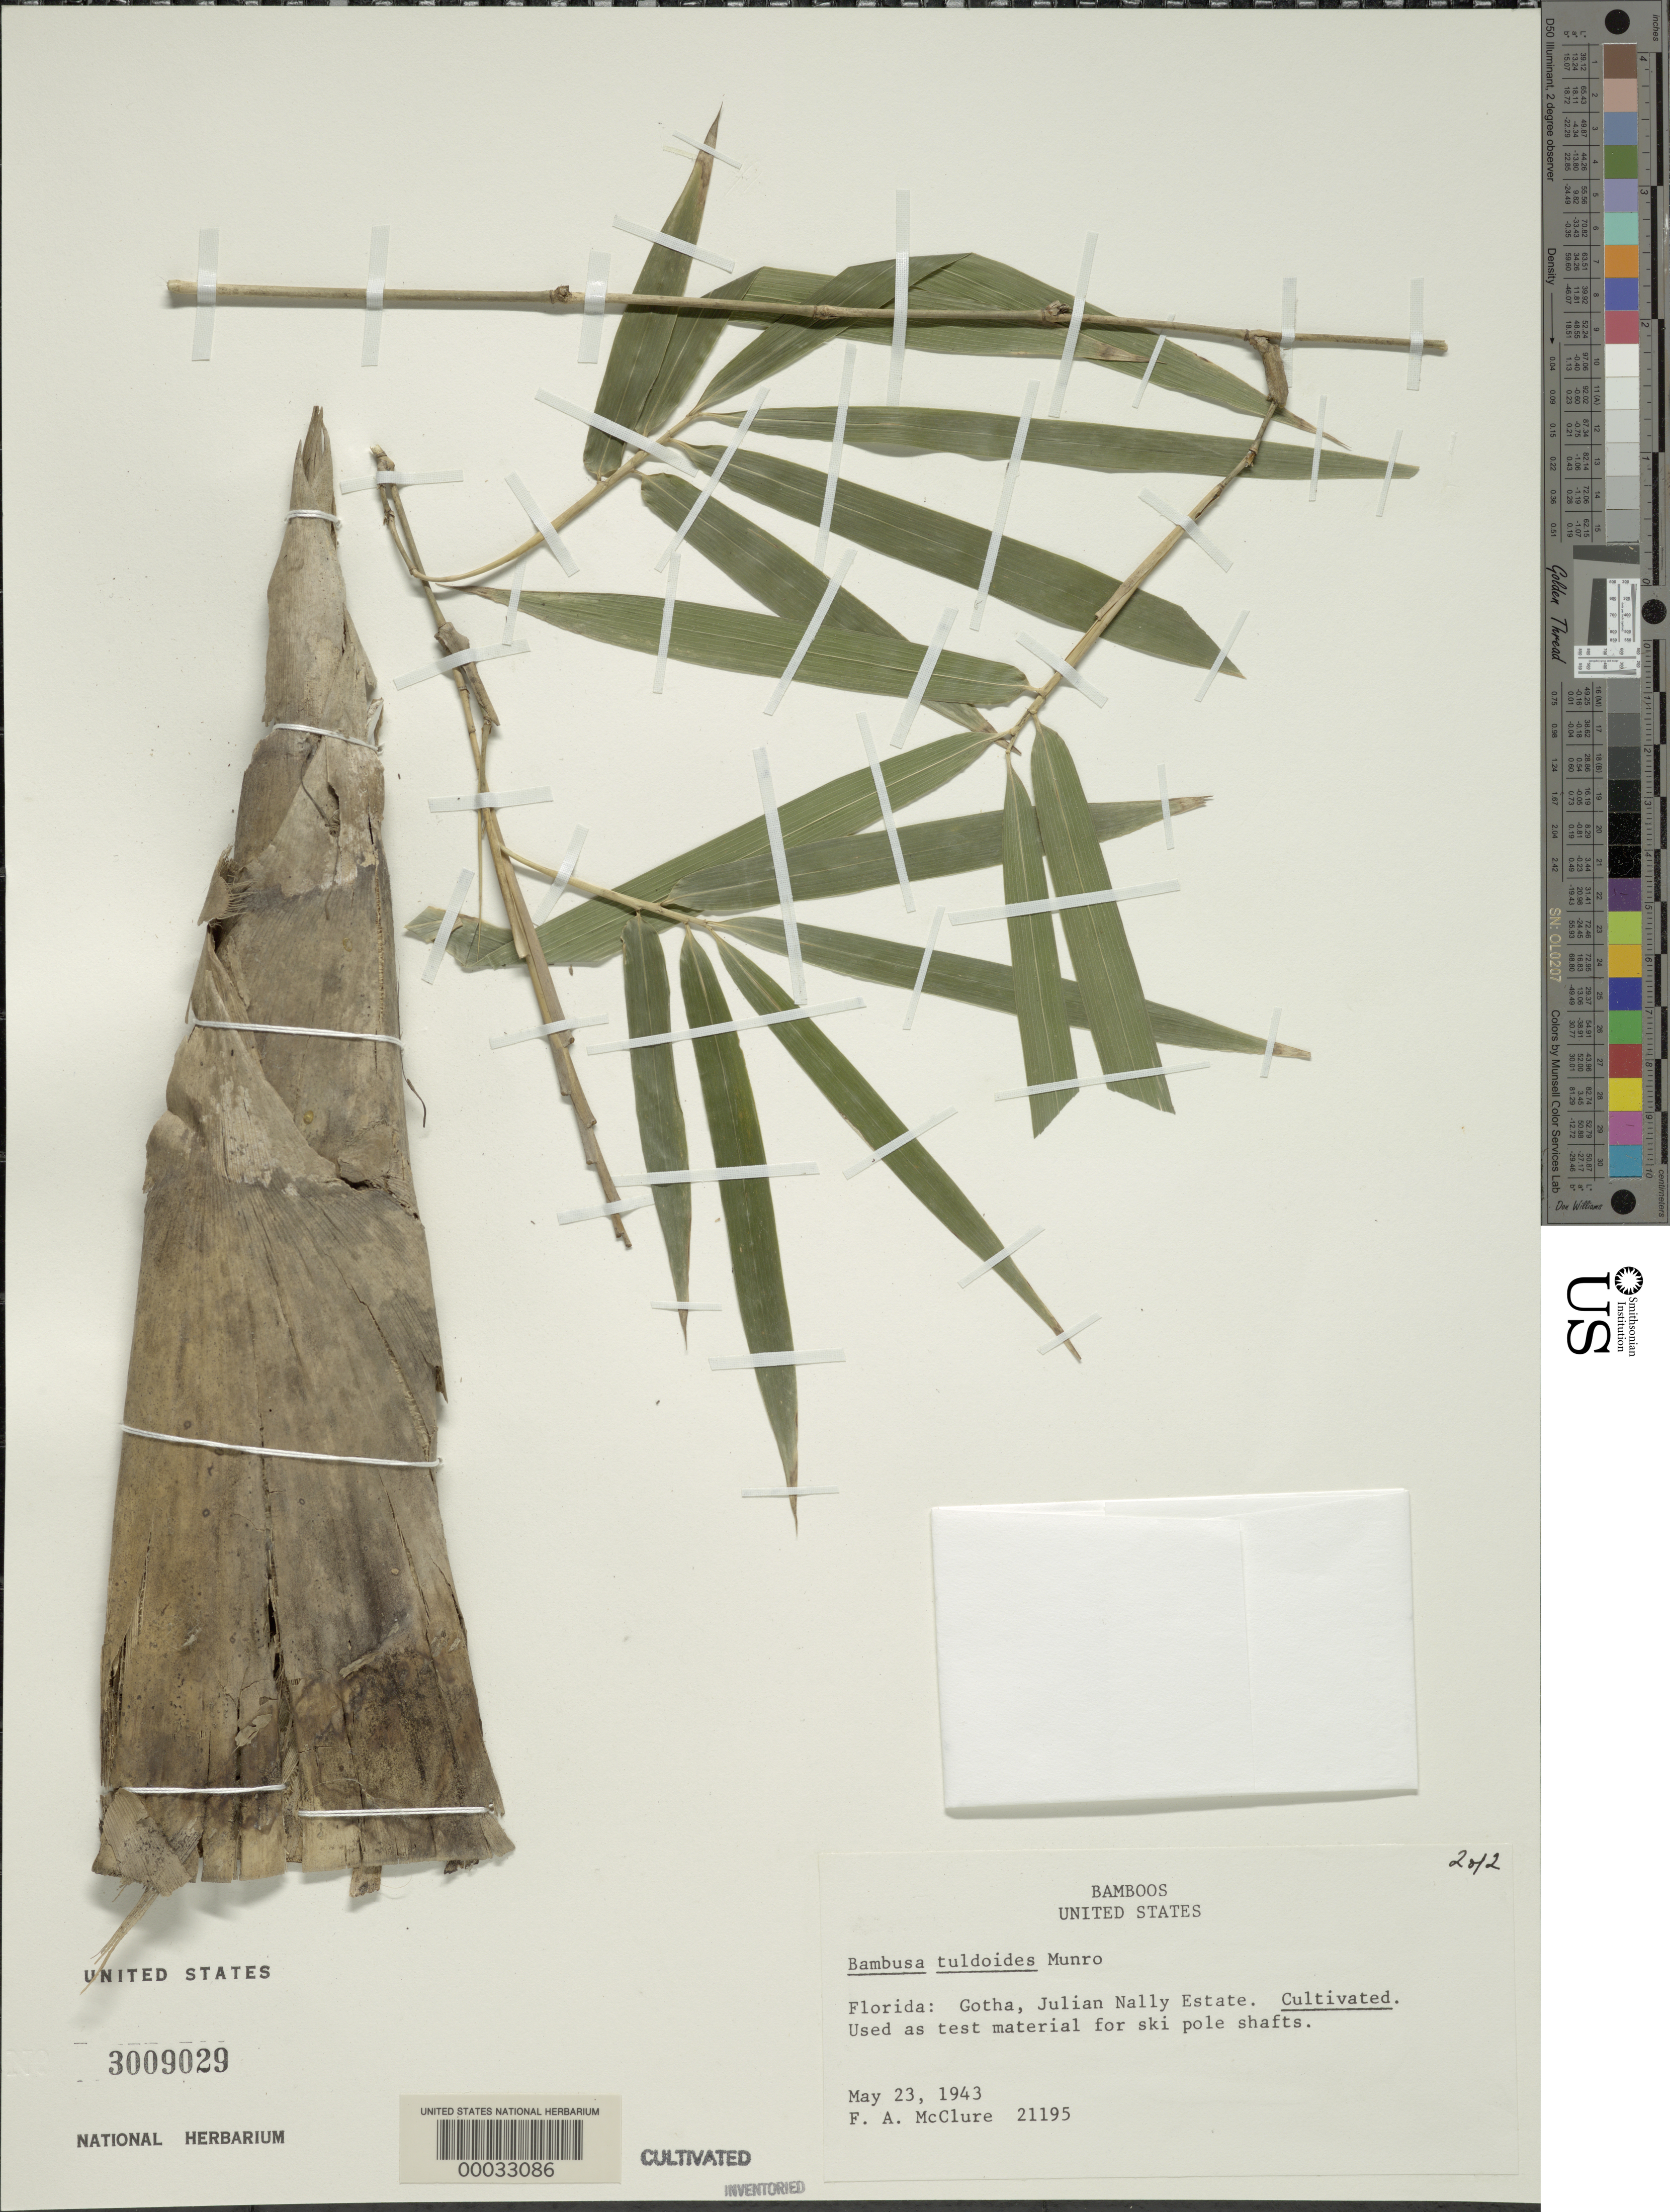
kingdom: Plantae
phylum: Tracheophyta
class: Liliopsida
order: Poales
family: Poaceae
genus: Bambusa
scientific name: Bambusa tuldoides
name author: Munro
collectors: F. A. McClure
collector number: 21195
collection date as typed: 23 May 1943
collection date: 1943-05-23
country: United States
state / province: Florida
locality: Julian nally estate, gotha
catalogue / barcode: US 3009029